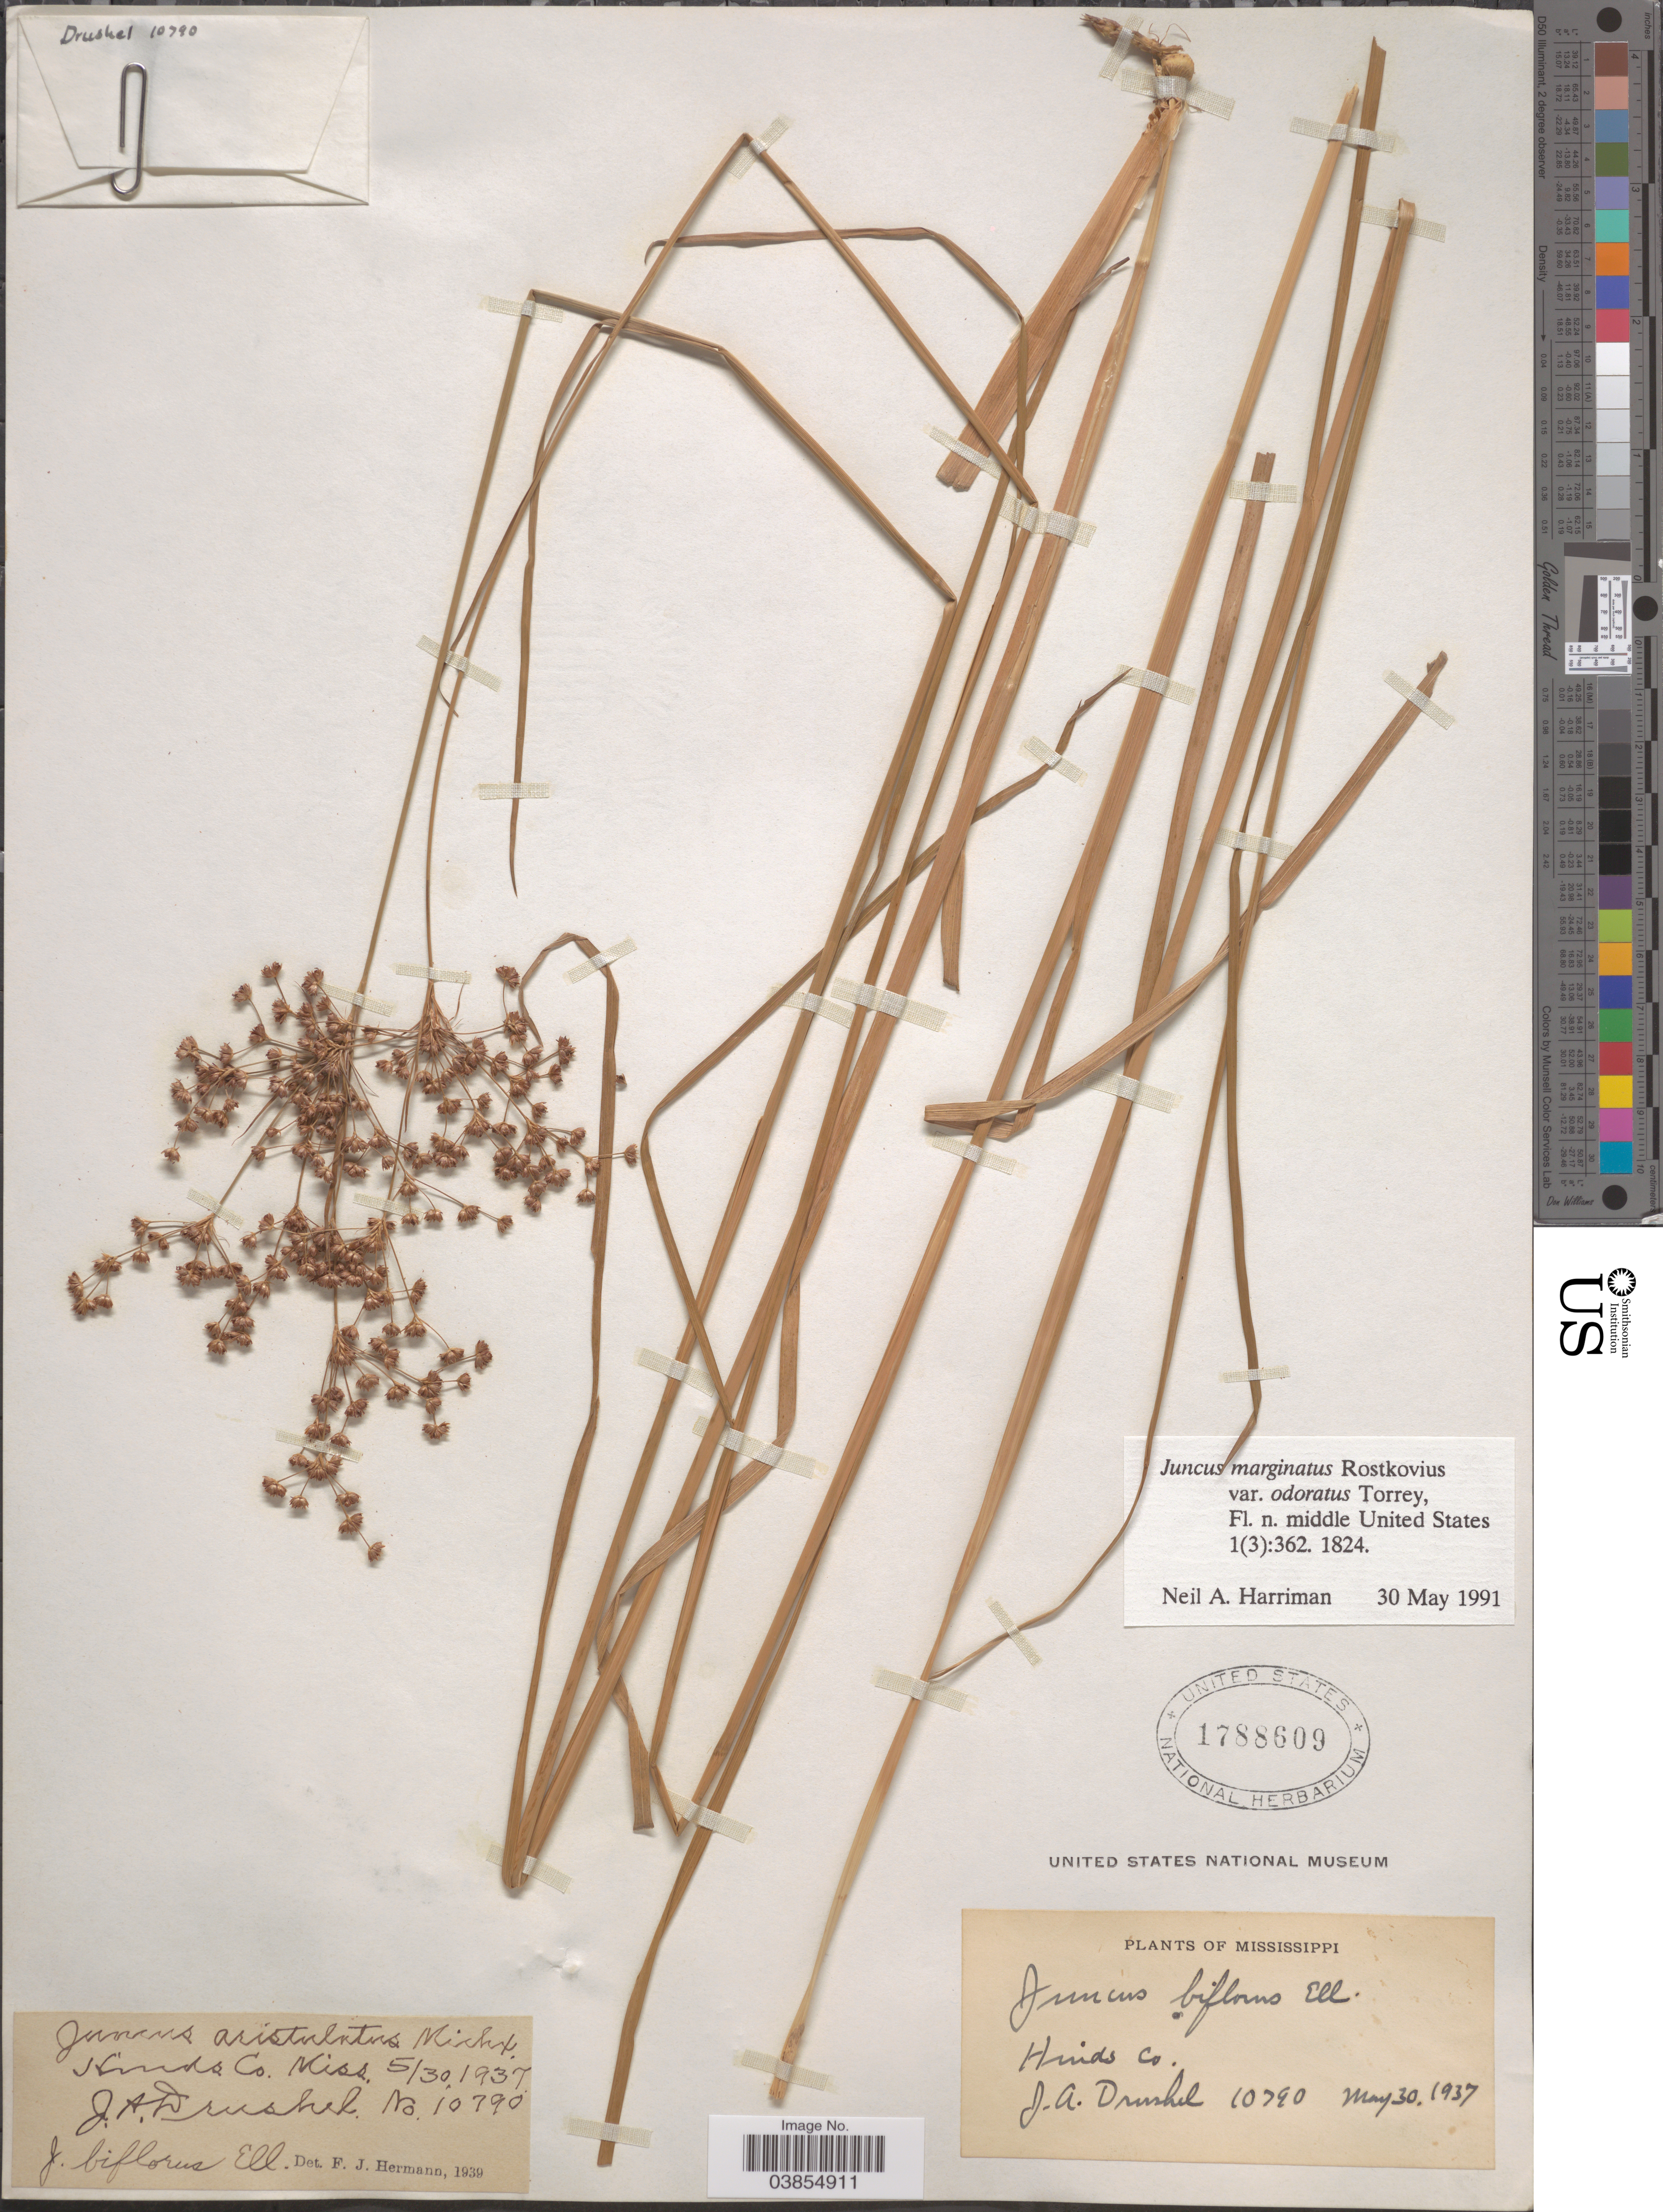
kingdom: Plantae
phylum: Tracheophyta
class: Liliopsida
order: Poales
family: Juncaceae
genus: Juncus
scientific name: Juncus marginatus var. odoratus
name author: Torr.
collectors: J. A. Drushel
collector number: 10790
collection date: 1937-05-30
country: United States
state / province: Mississippi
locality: Hinds Co.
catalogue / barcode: US 1788609